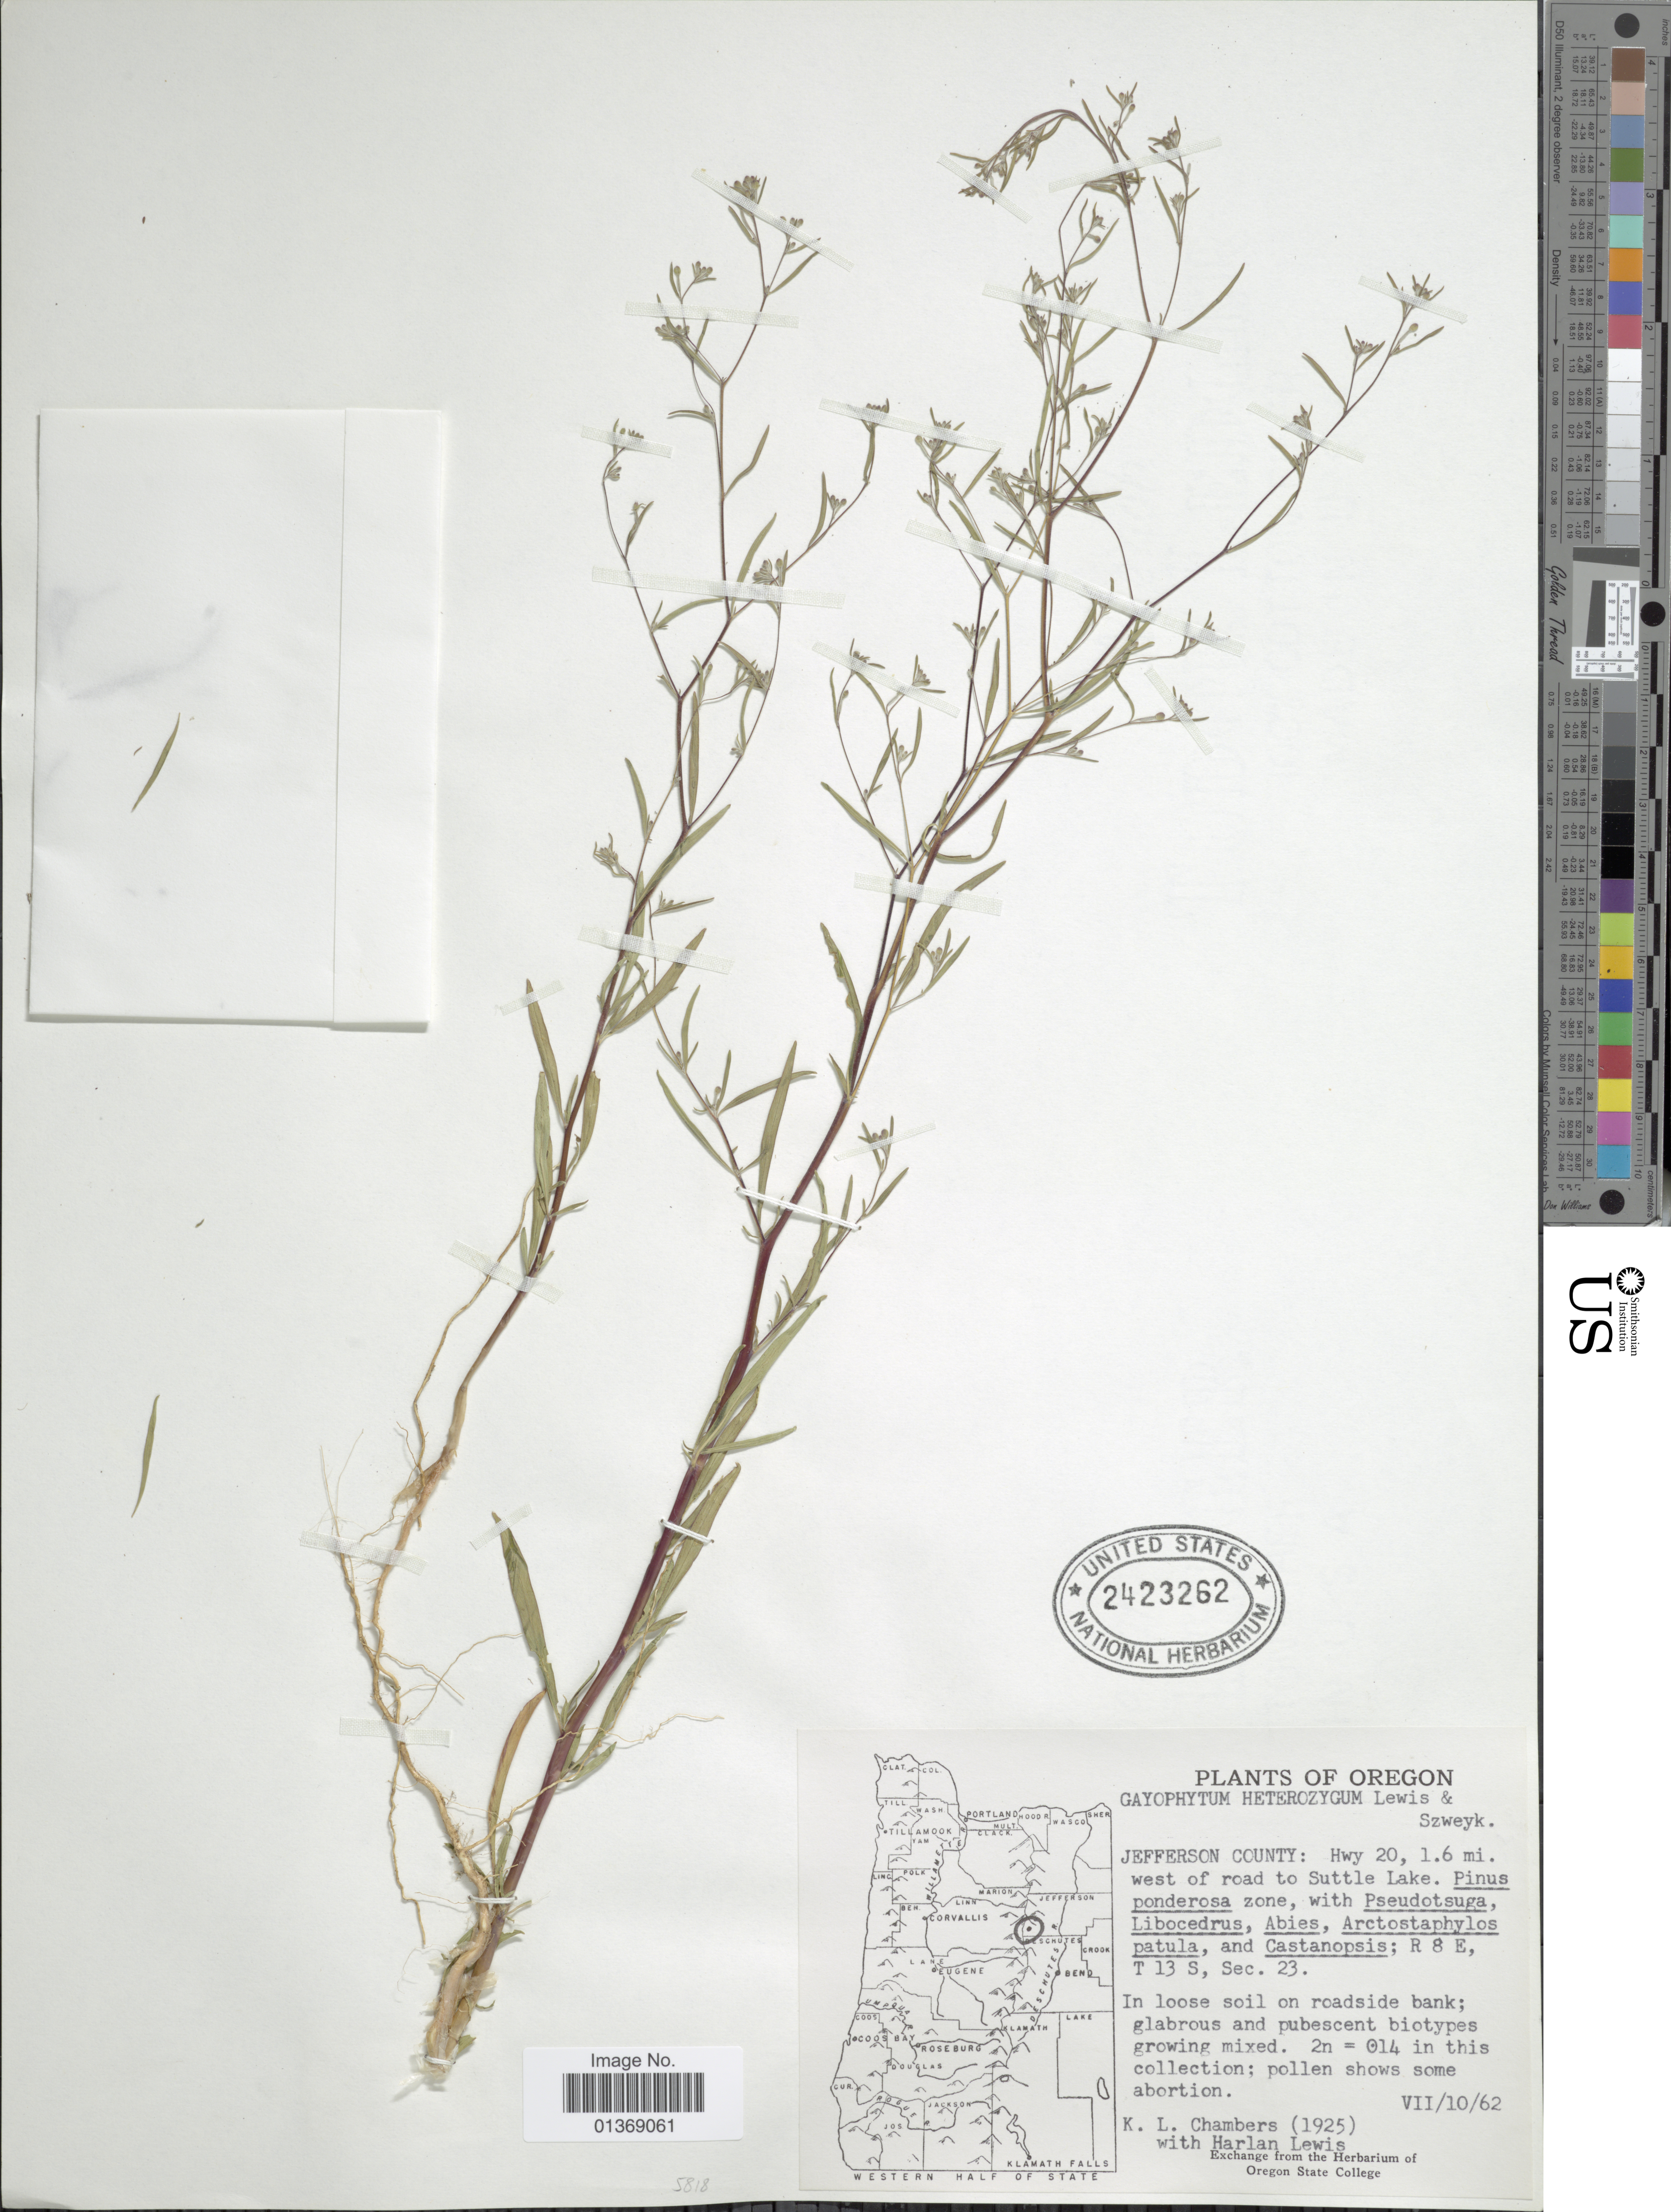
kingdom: Plantae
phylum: Tracheophyta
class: Magnoliopsida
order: Myrtales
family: Onagraceae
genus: Gayophytum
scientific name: Gayophytum heterozygum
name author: F. H. Lewis & Szweyk.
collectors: K. Chambers & H. Lewis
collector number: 1925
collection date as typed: Transcribed d/m/y: 10/7/62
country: United States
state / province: Oregon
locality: Jefferson County: Hwy 20, 1.6 mi. west of road to Suttle Lake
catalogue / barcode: US 2423262